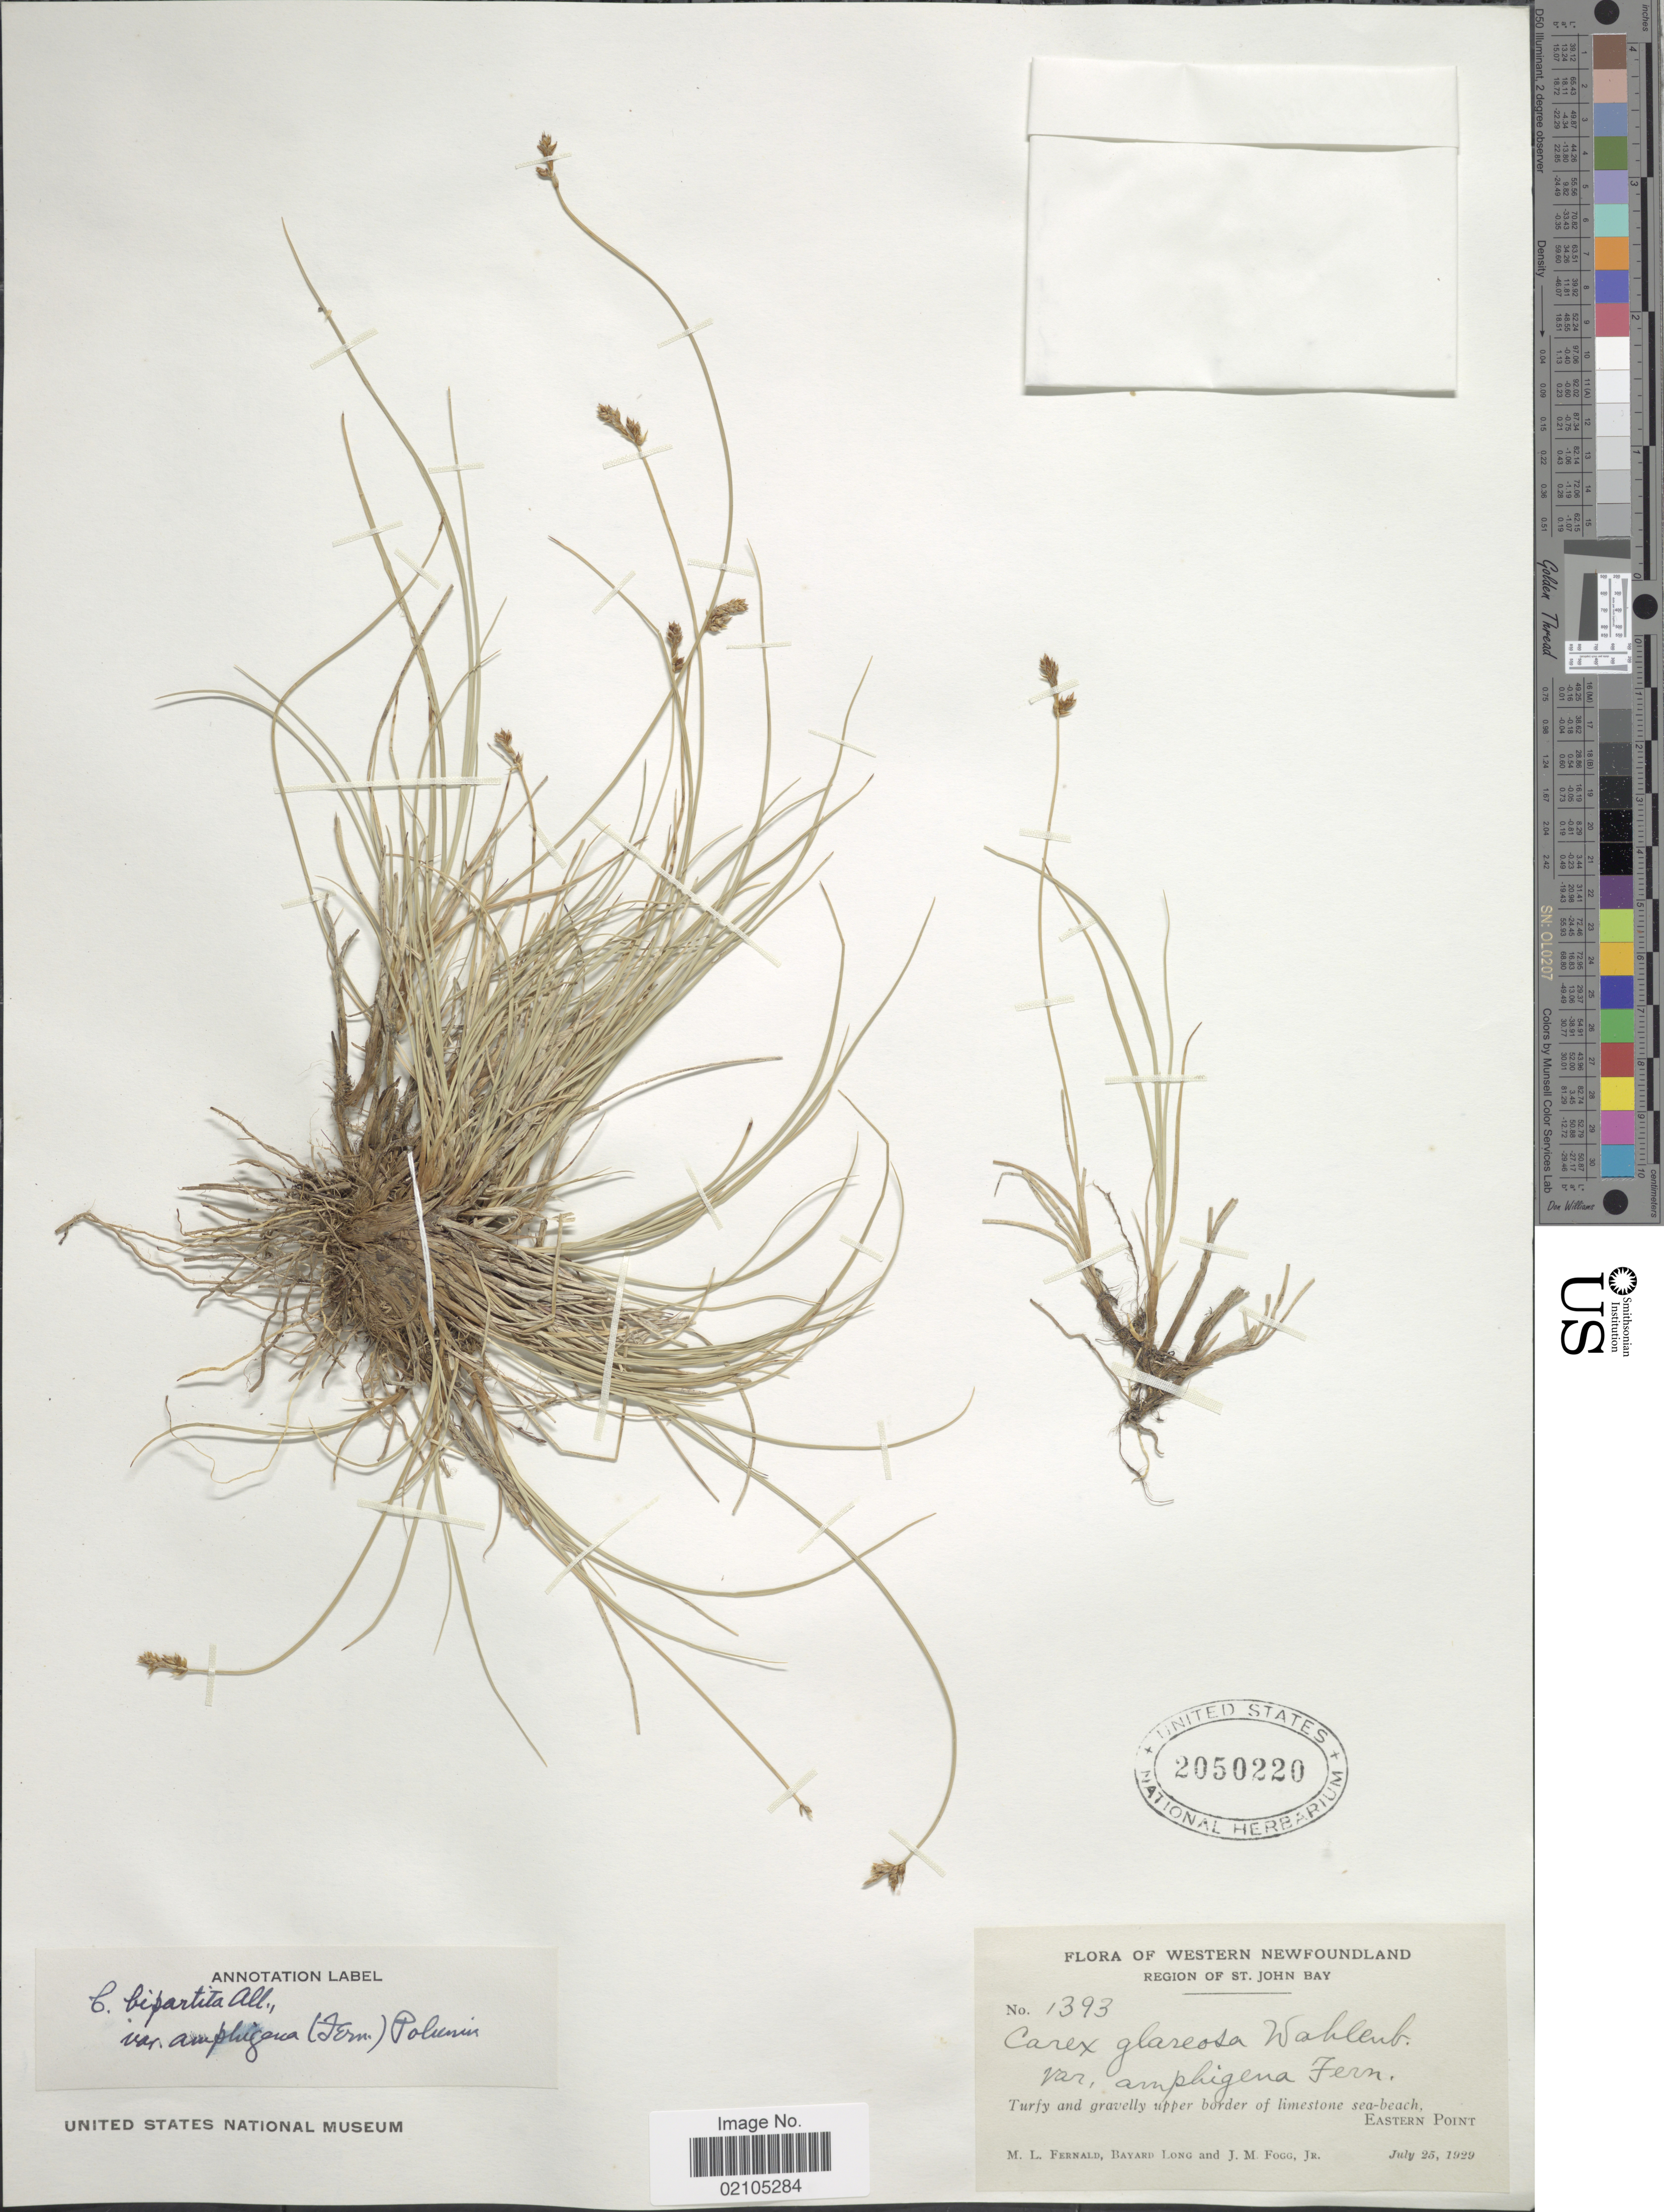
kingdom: Plantae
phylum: Tracheophyta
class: Liliopsida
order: Poales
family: Cyperaceae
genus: Carex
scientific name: Carex lachenalii subsp. lachenalii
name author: Schkuhr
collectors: M. L. Fernald, B. Long & J. Fogg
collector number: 1393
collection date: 1929-07-25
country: Canada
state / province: Newfoundland and Labrador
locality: Western Newfoundland, Region of St. John Bay. Turfy and gravelly upper border of limestone sea-beach, Eastern Point.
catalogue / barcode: US 2050220